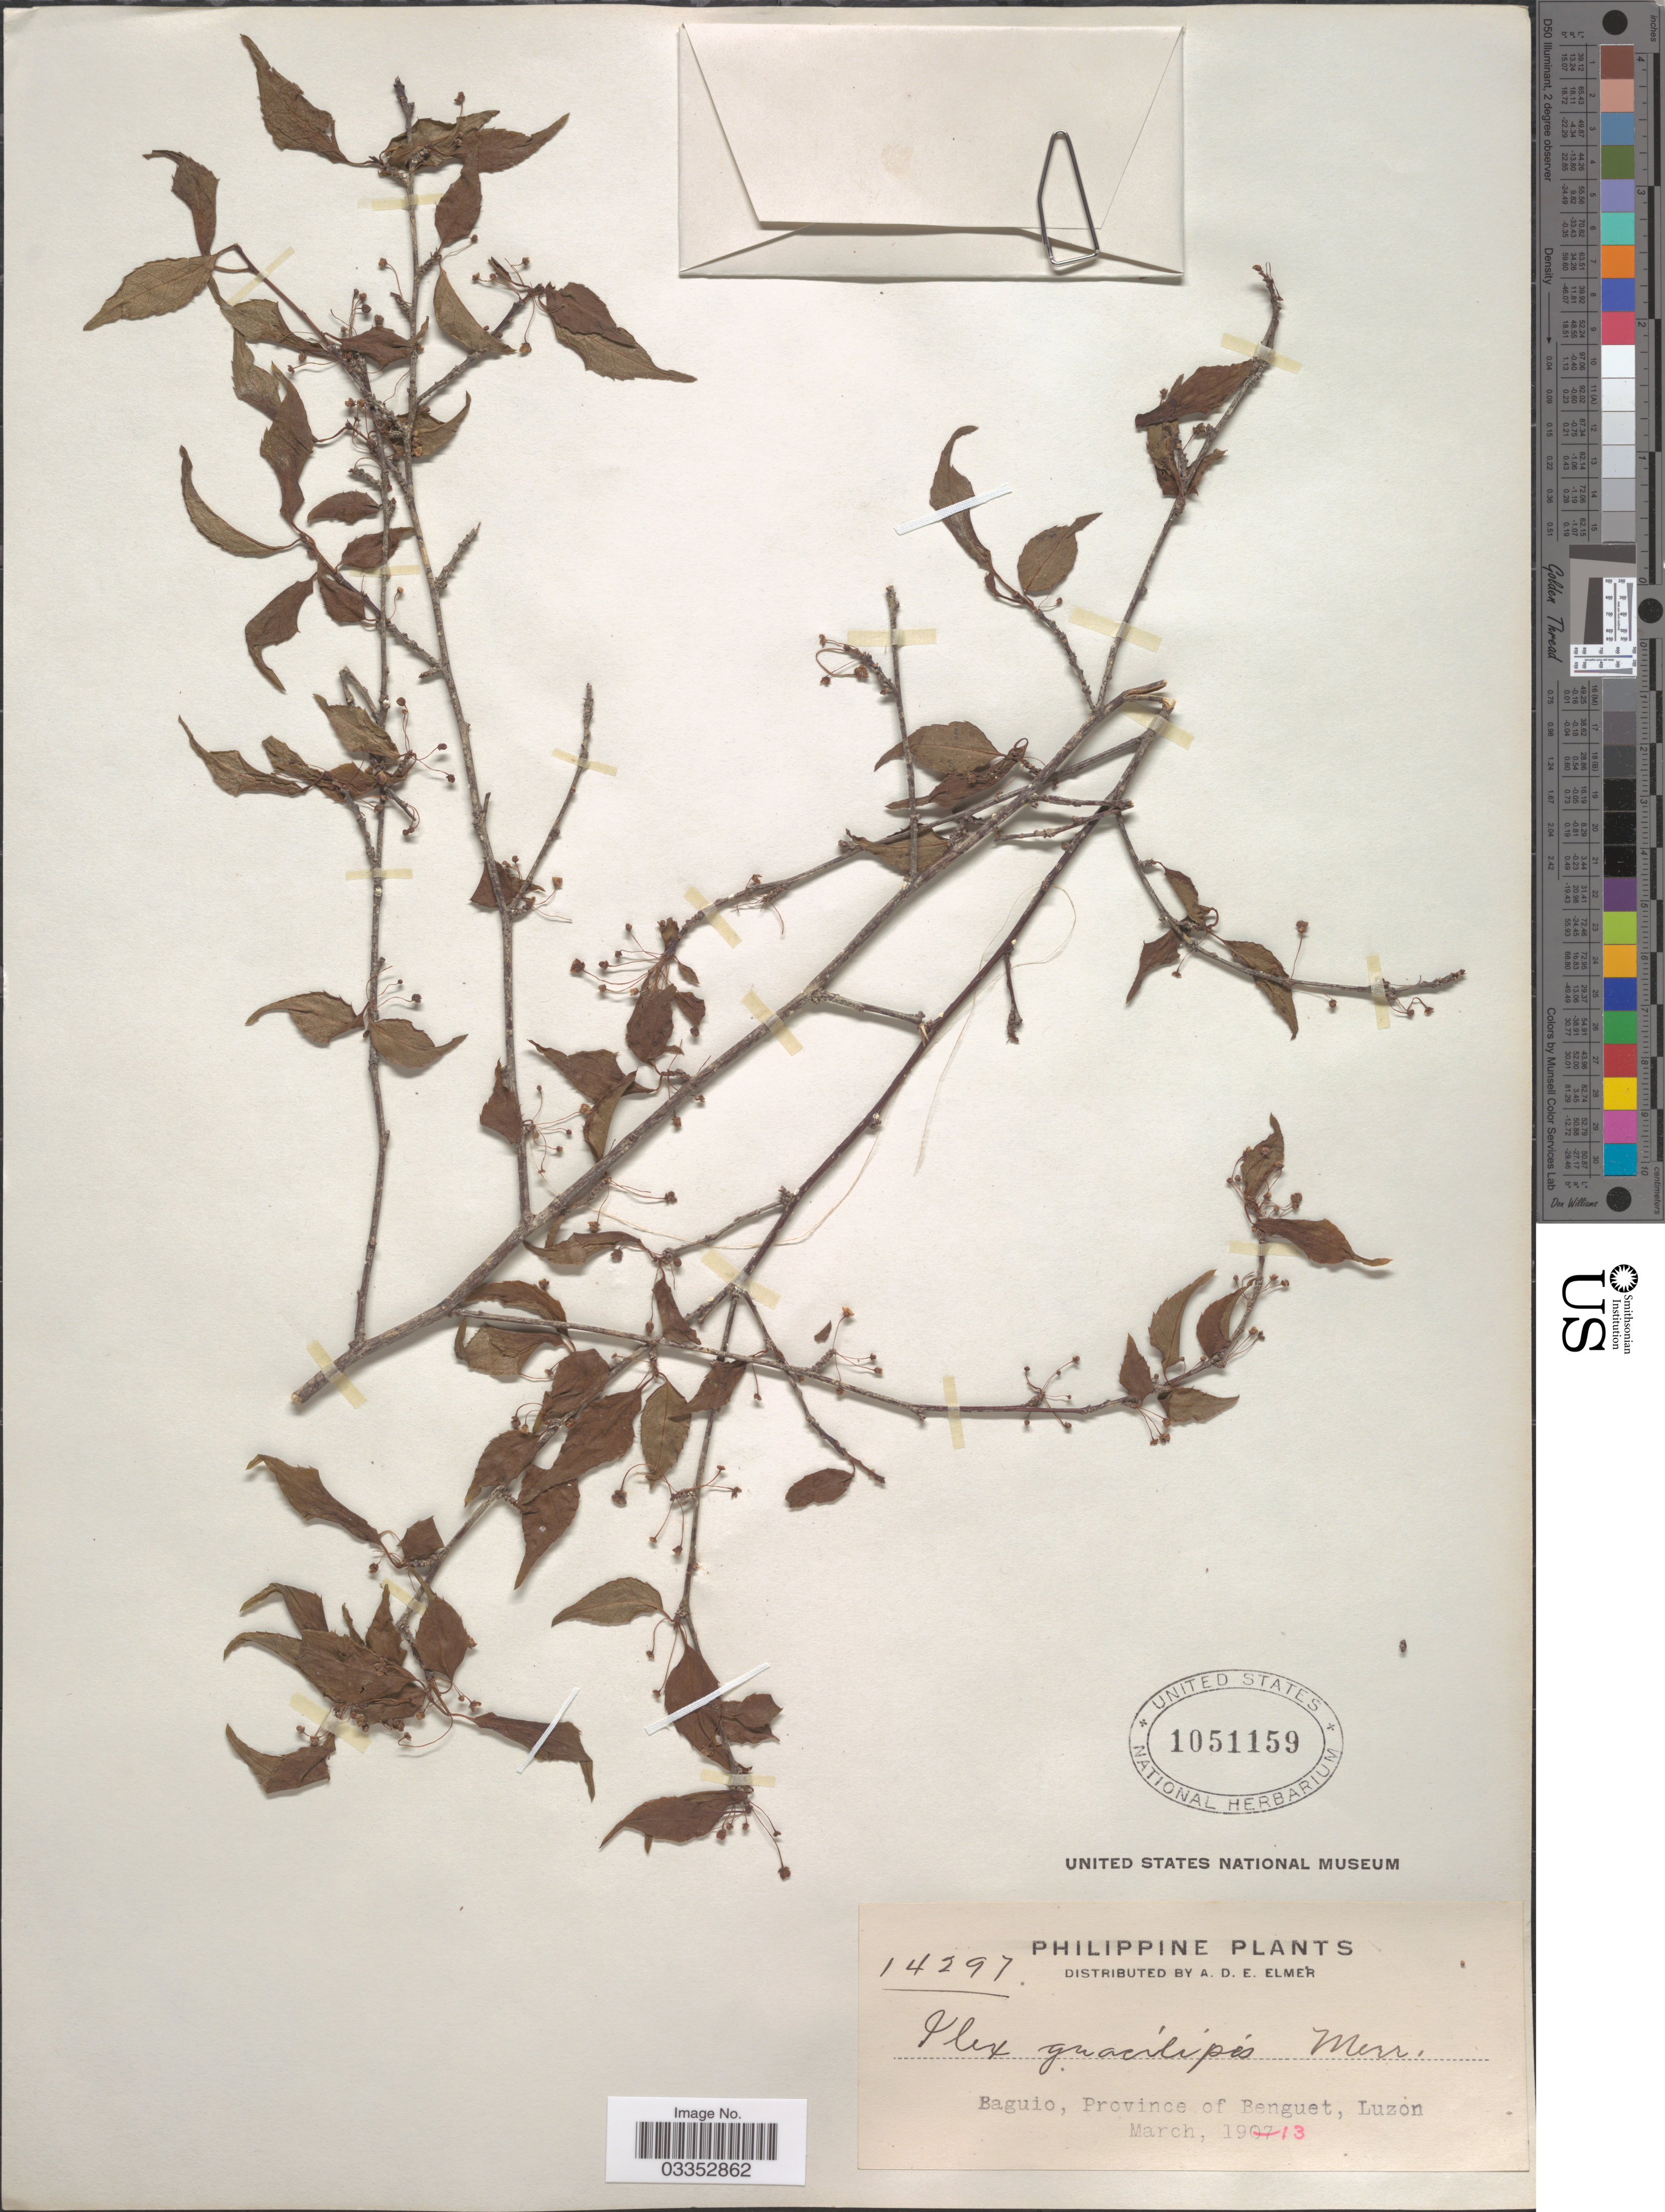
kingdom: Plantae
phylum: Tracheophyta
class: Magnoliopsida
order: Aquifoliales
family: Aquifoliaceae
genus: Ilex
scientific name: Ilex asprella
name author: Champ. ex Benth.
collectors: A. D. E. Elmer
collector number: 14297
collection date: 1913-03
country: Philippines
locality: Baguio, Province of Benguet, Luzon.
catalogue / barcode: US 1051159